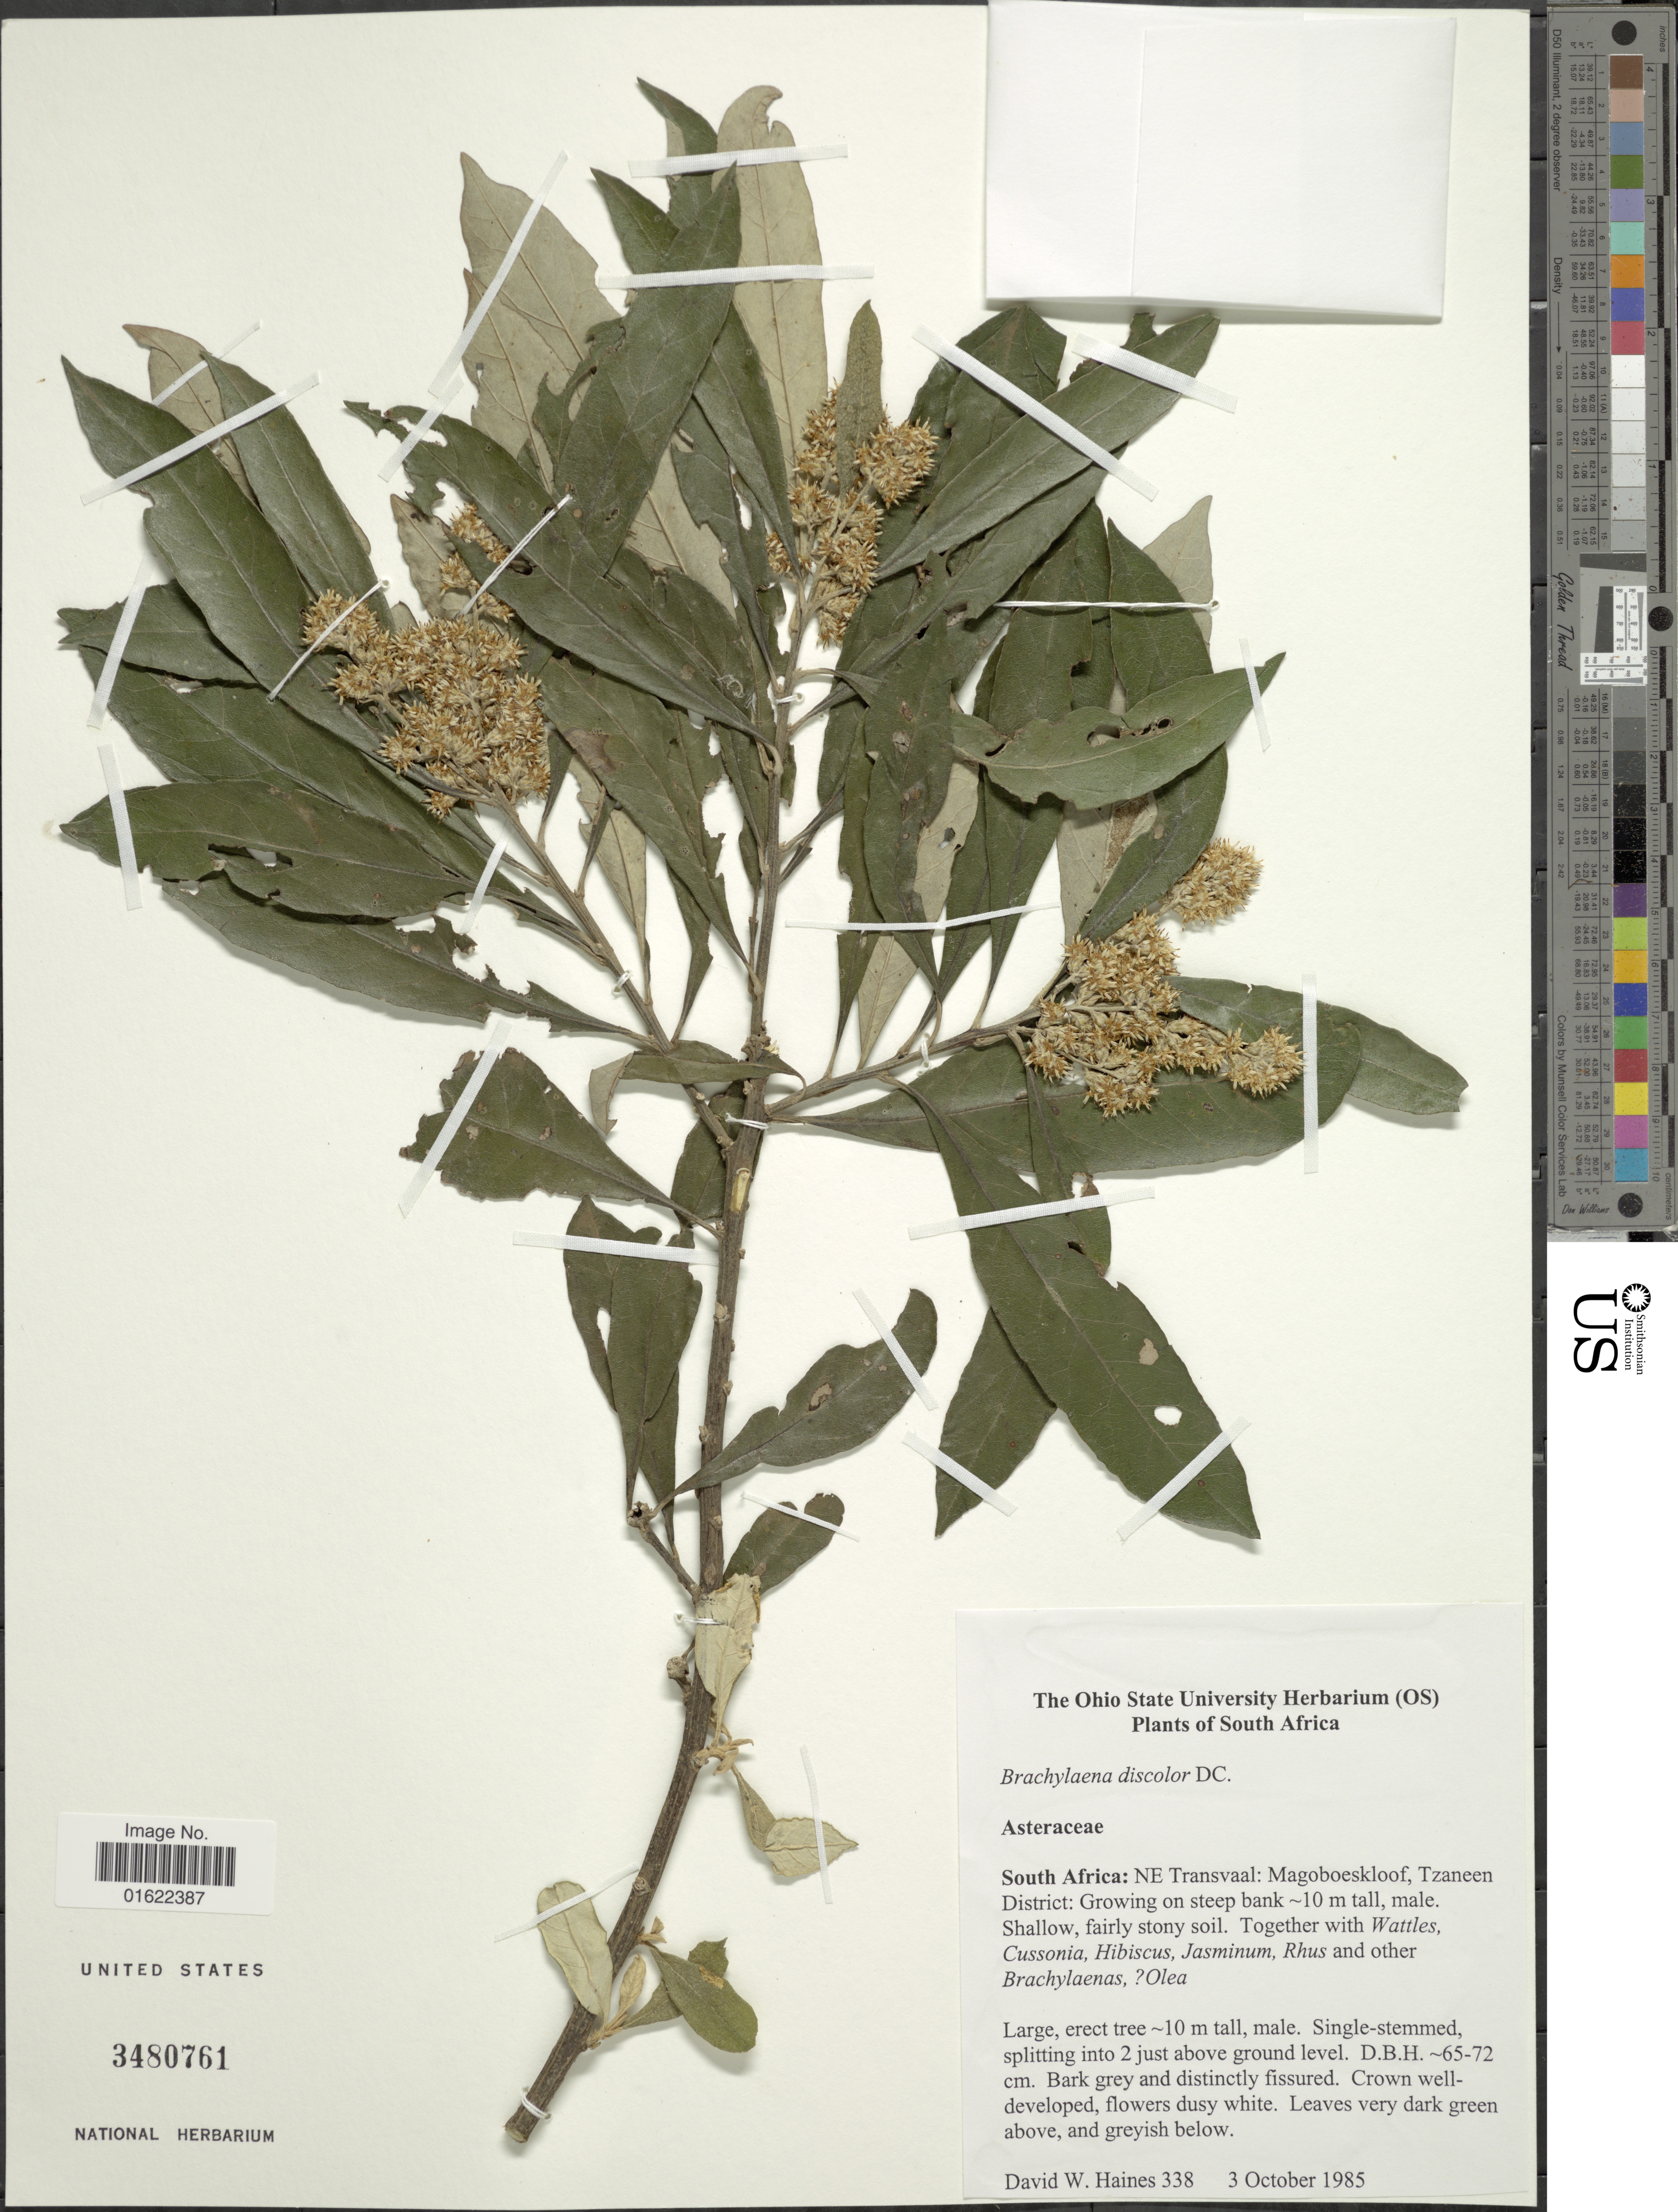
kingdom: Plantae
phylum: Tracheophyta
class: Magnoliopsida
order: Asterales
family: Asteraceae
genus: Brachylaena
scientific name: Brachylaena discolor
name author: DC.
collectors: D. Haines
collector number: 338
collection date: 1985-10-03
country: South Africa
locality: NE Transvaal: Magoboeskloof, Tzaneen District:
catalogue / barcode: US 3480761